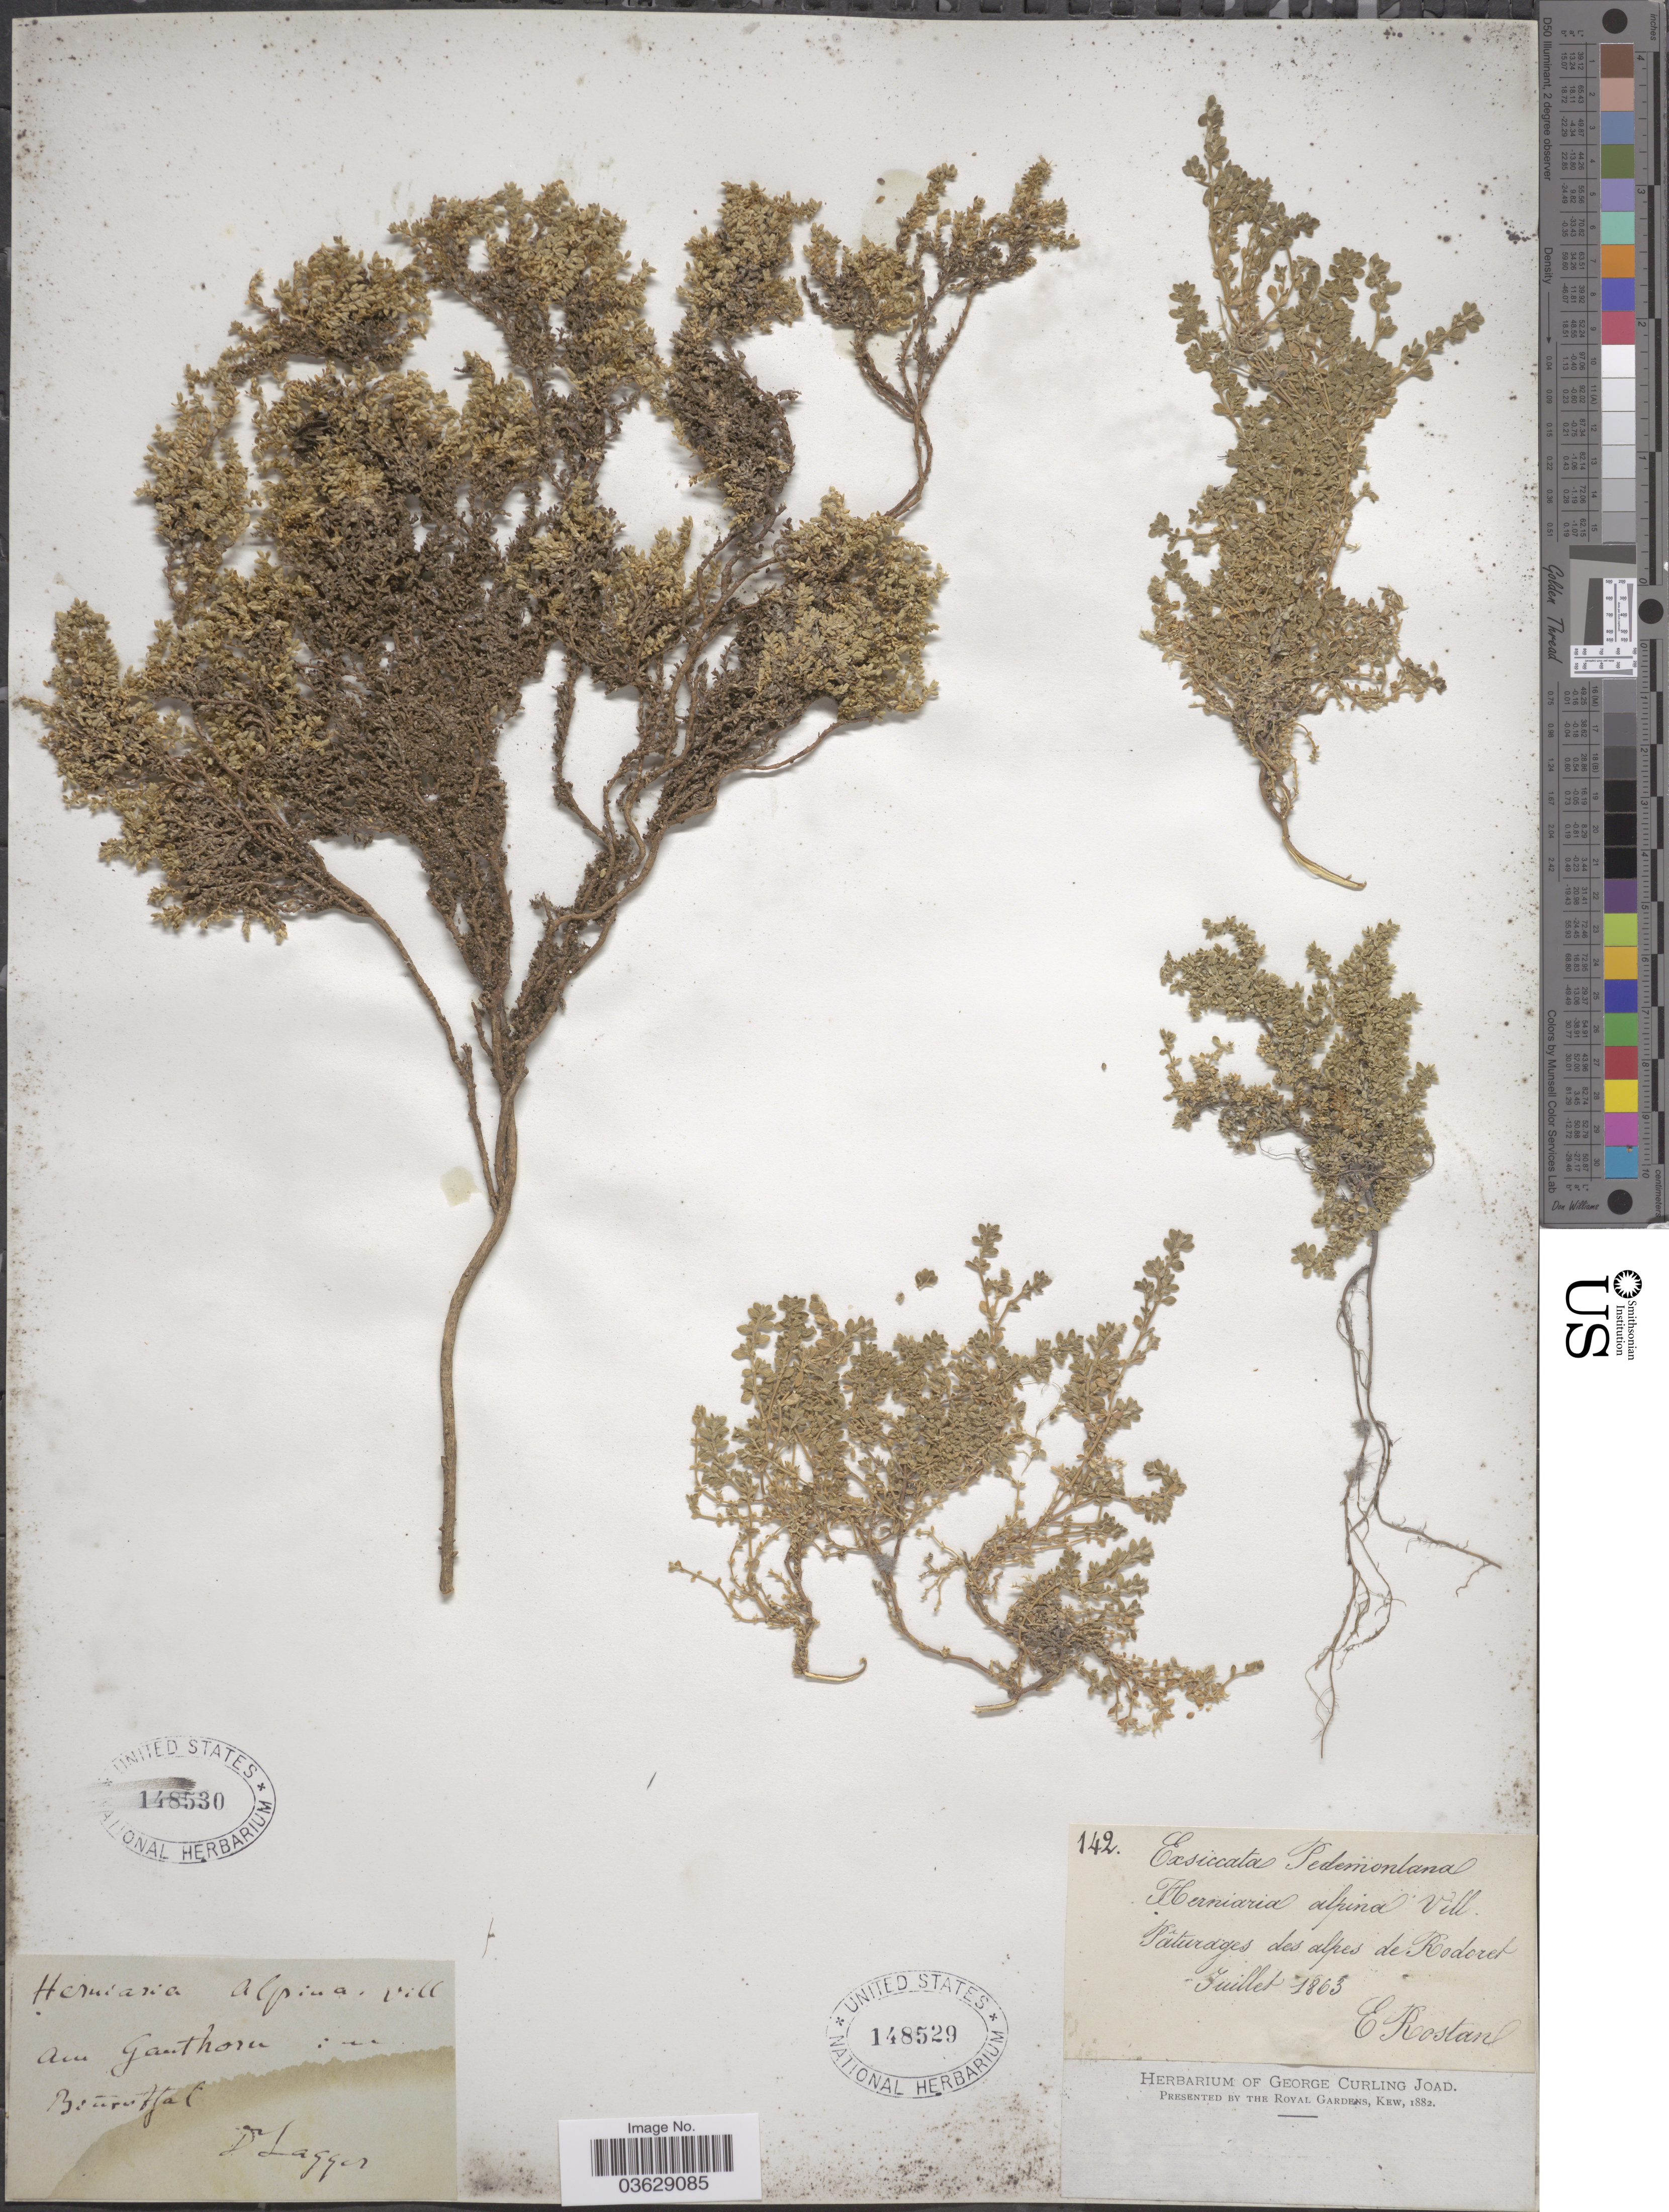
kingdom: Plantae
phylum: Tracheophyta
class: Magnoliopsida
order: Caryophyllales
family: Caryophyllaceae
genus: Herniaria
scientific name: Herniaria alpina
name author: Chaix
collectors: E. Rostan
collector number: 142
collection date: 1863-07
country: Italy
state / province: Piedmont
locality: Pâturages des alpes de Rodoret. Pedemontana.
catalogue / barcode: US 148529-2